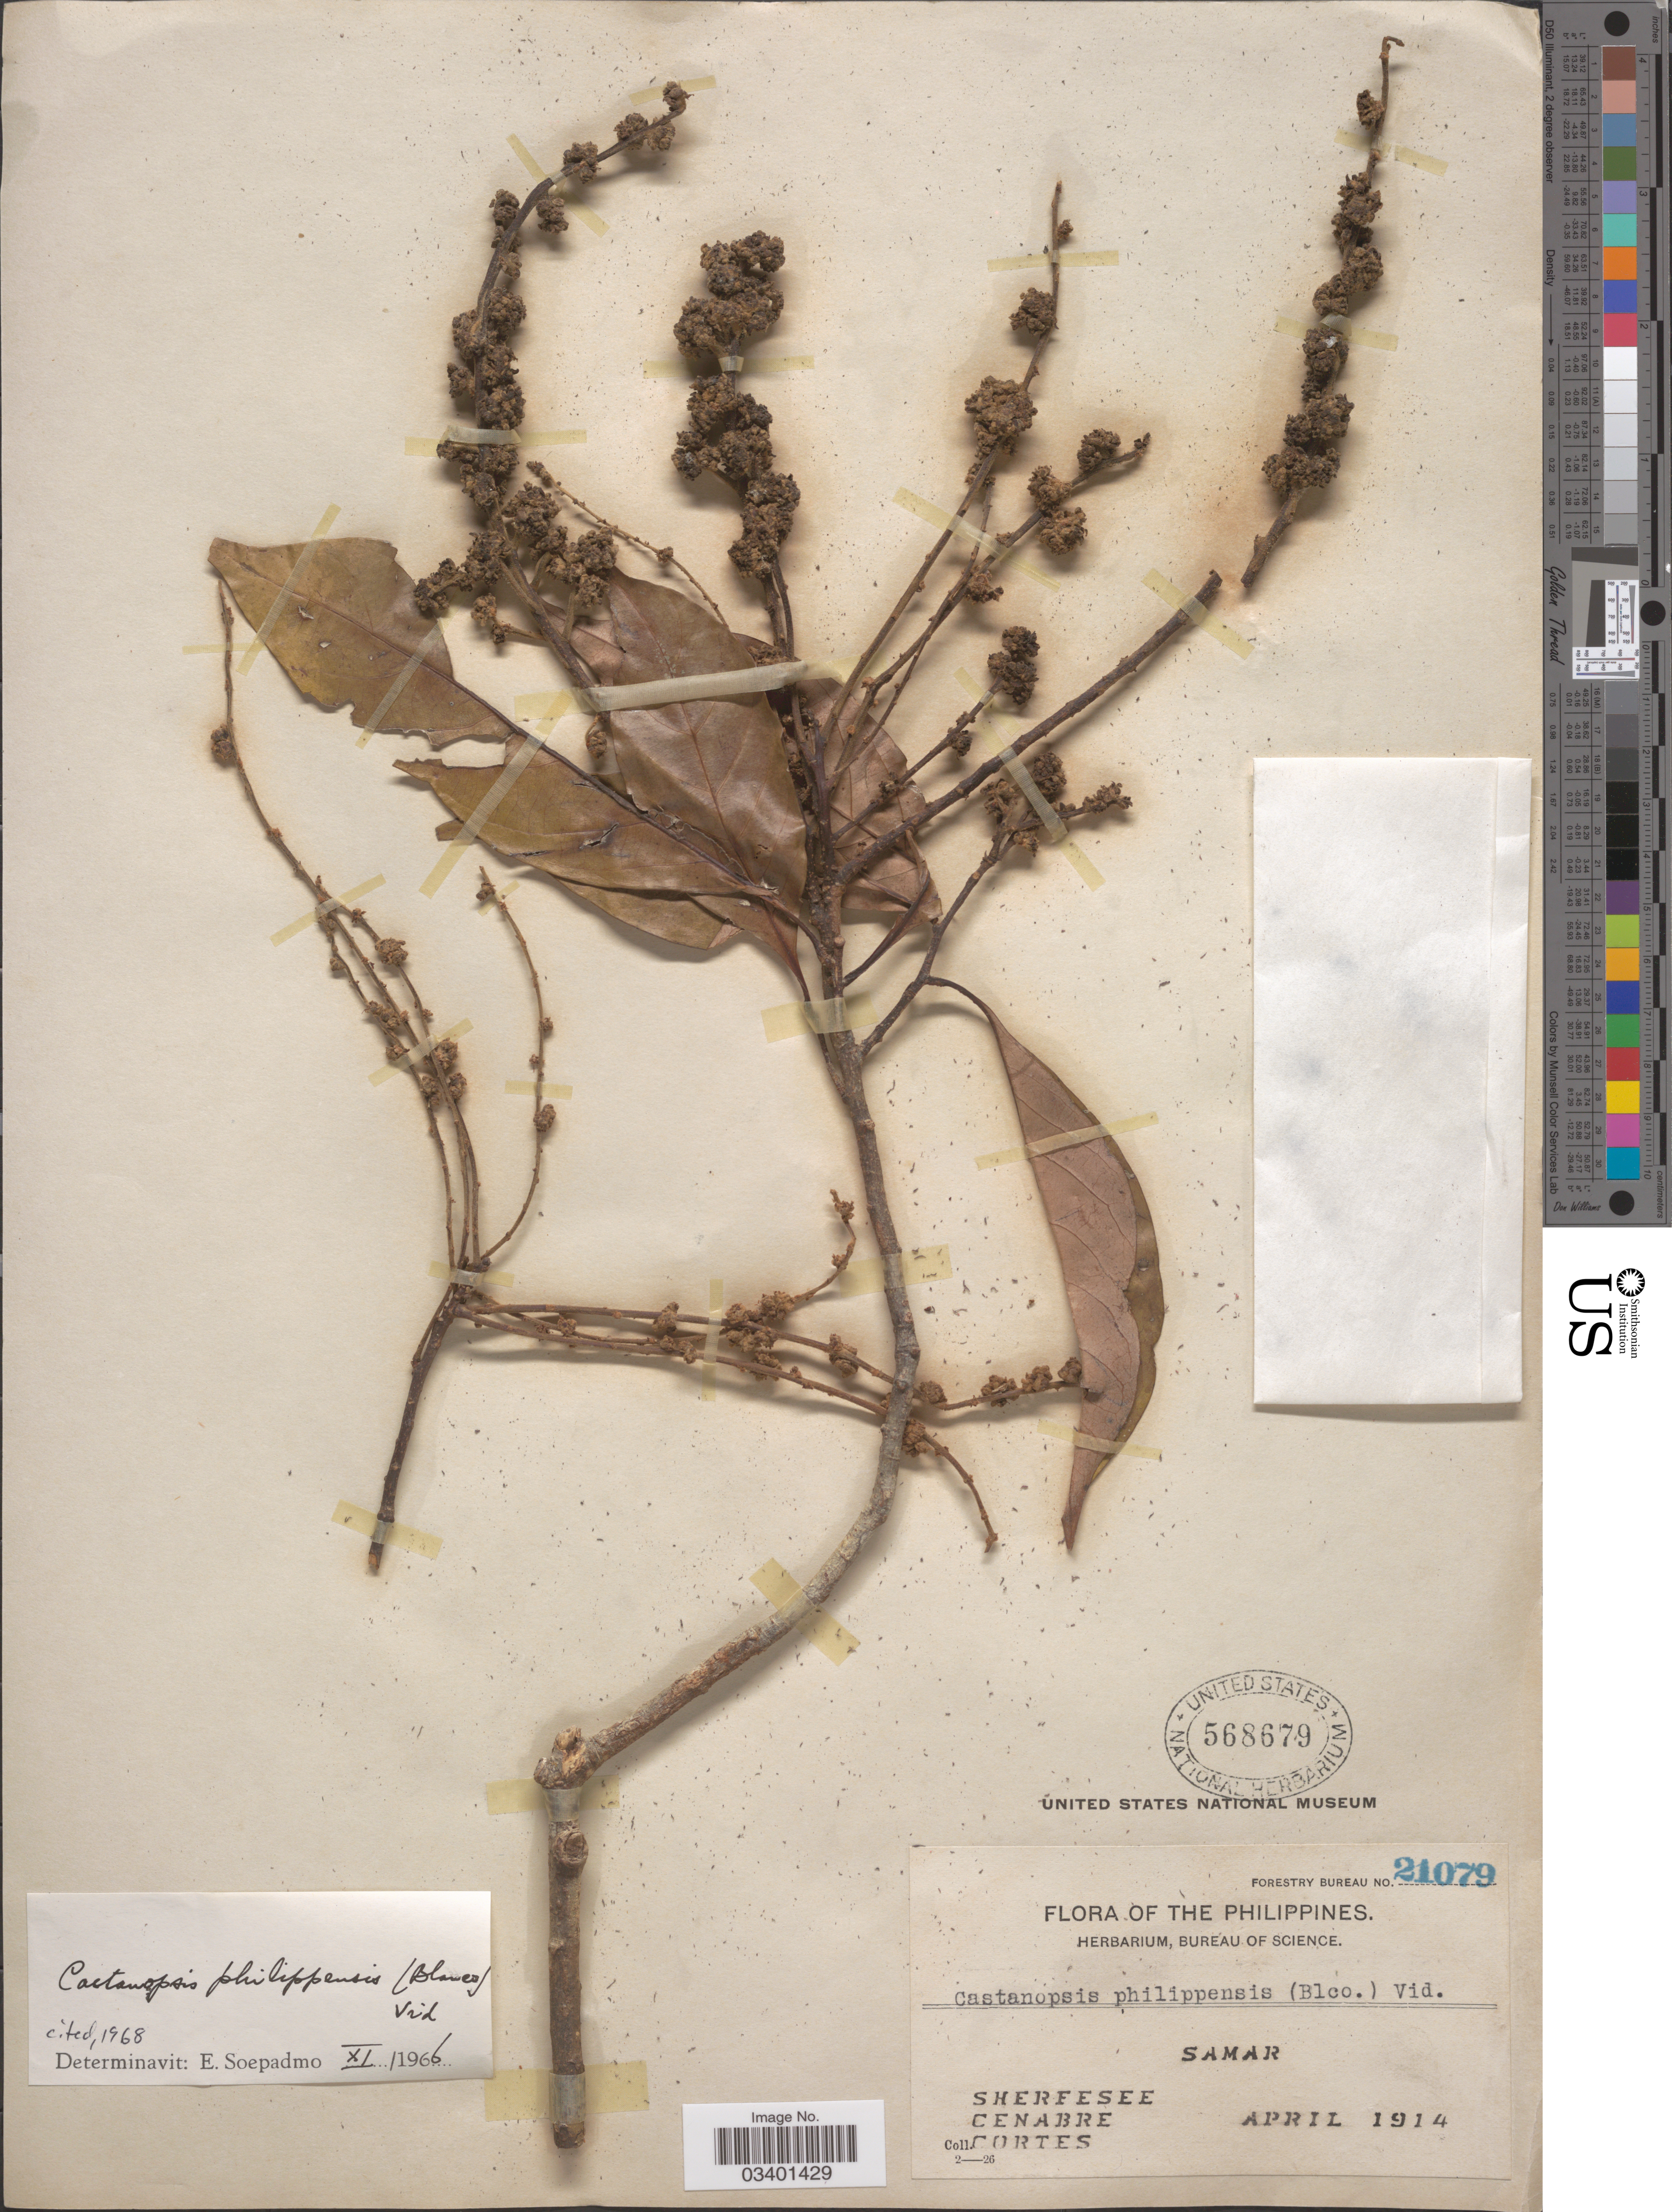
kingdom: Plantae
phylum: Tracheophyta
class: Magnoliopsida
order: Fagales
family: Fagaceae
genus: Castanopsis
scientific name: Castanopsis philipensis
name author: (Blanco) Vidal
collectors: -. Sherfesee, -. Cenabre & -. Cortes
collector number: Forestry Bureau 21079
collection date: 1914-04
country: Philippines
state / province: Eastern Visayas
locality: Samar.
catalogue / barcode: US 568679